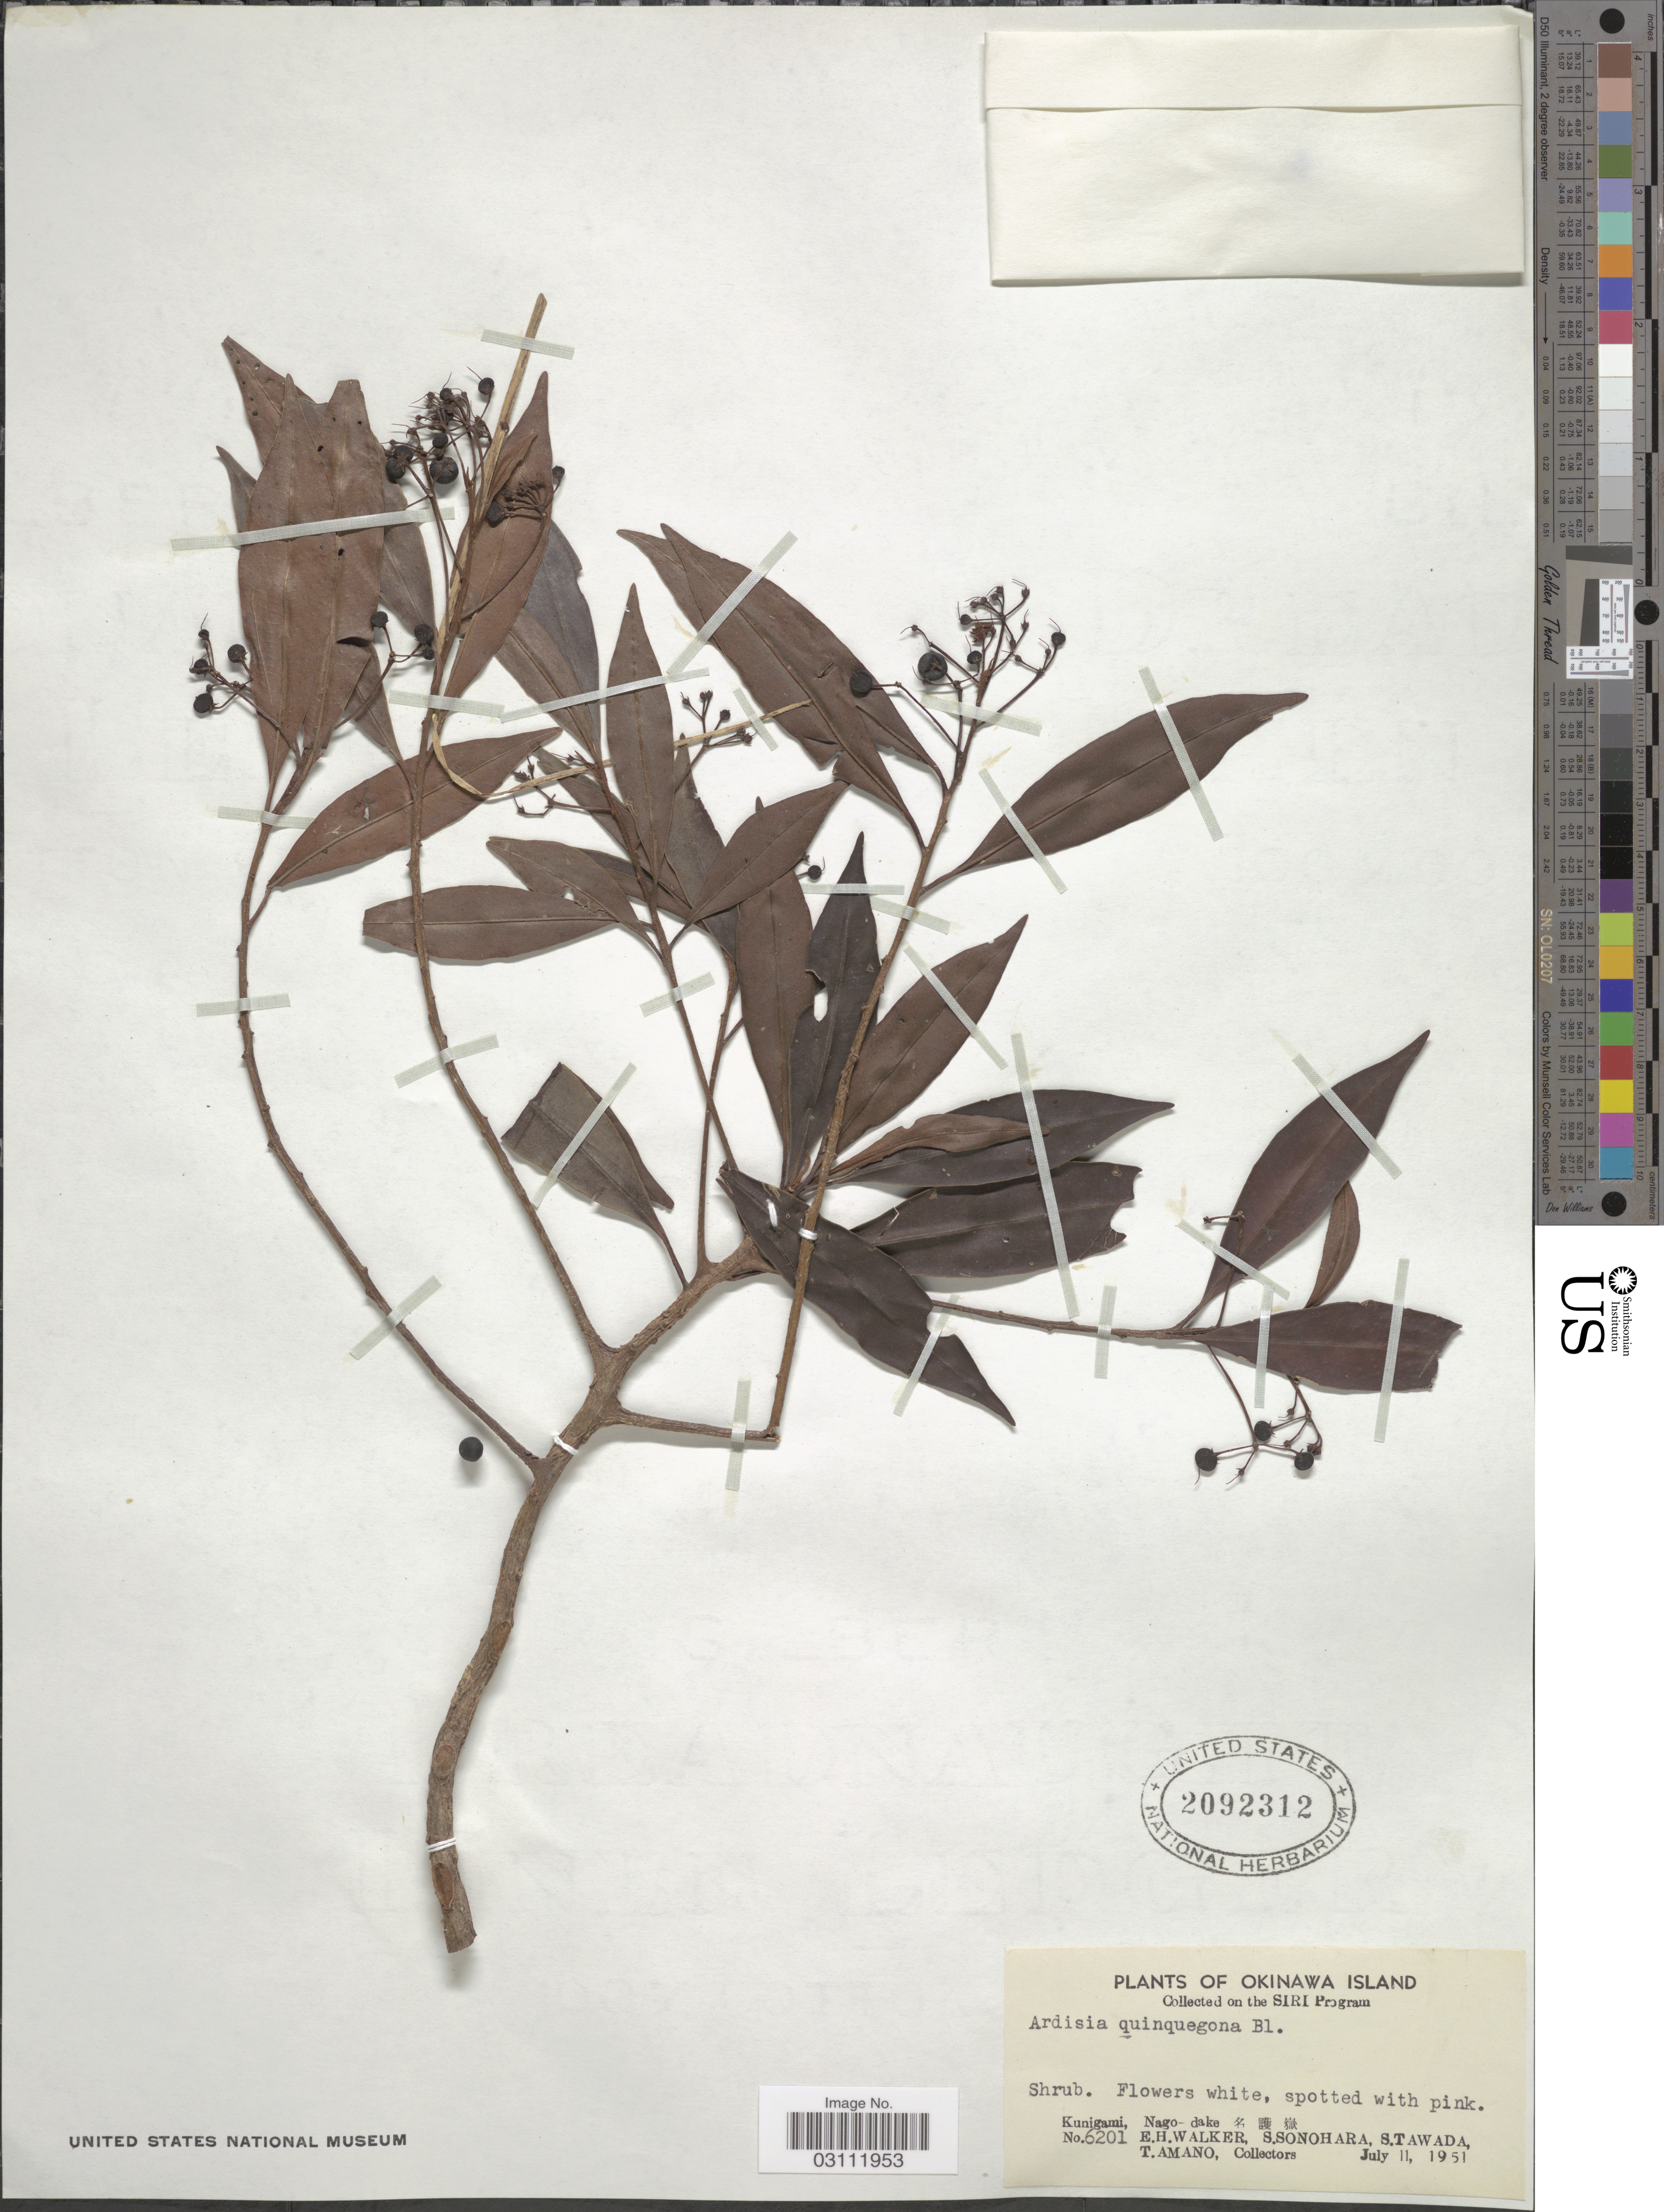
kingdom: Plantae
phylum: Tracheophyta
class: Magnoliopsida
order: Ericales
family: Primulaceae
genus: Ardisia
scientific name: Ardisia quinquegona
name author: Blume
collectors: E. H. Walker, S. Sonohara, S. Tawada & T. Amano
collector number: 6201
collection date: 1951-07-11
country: Japan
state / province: Okinawa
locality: Kunigami, Nago-dake.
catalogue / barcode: US 2092312